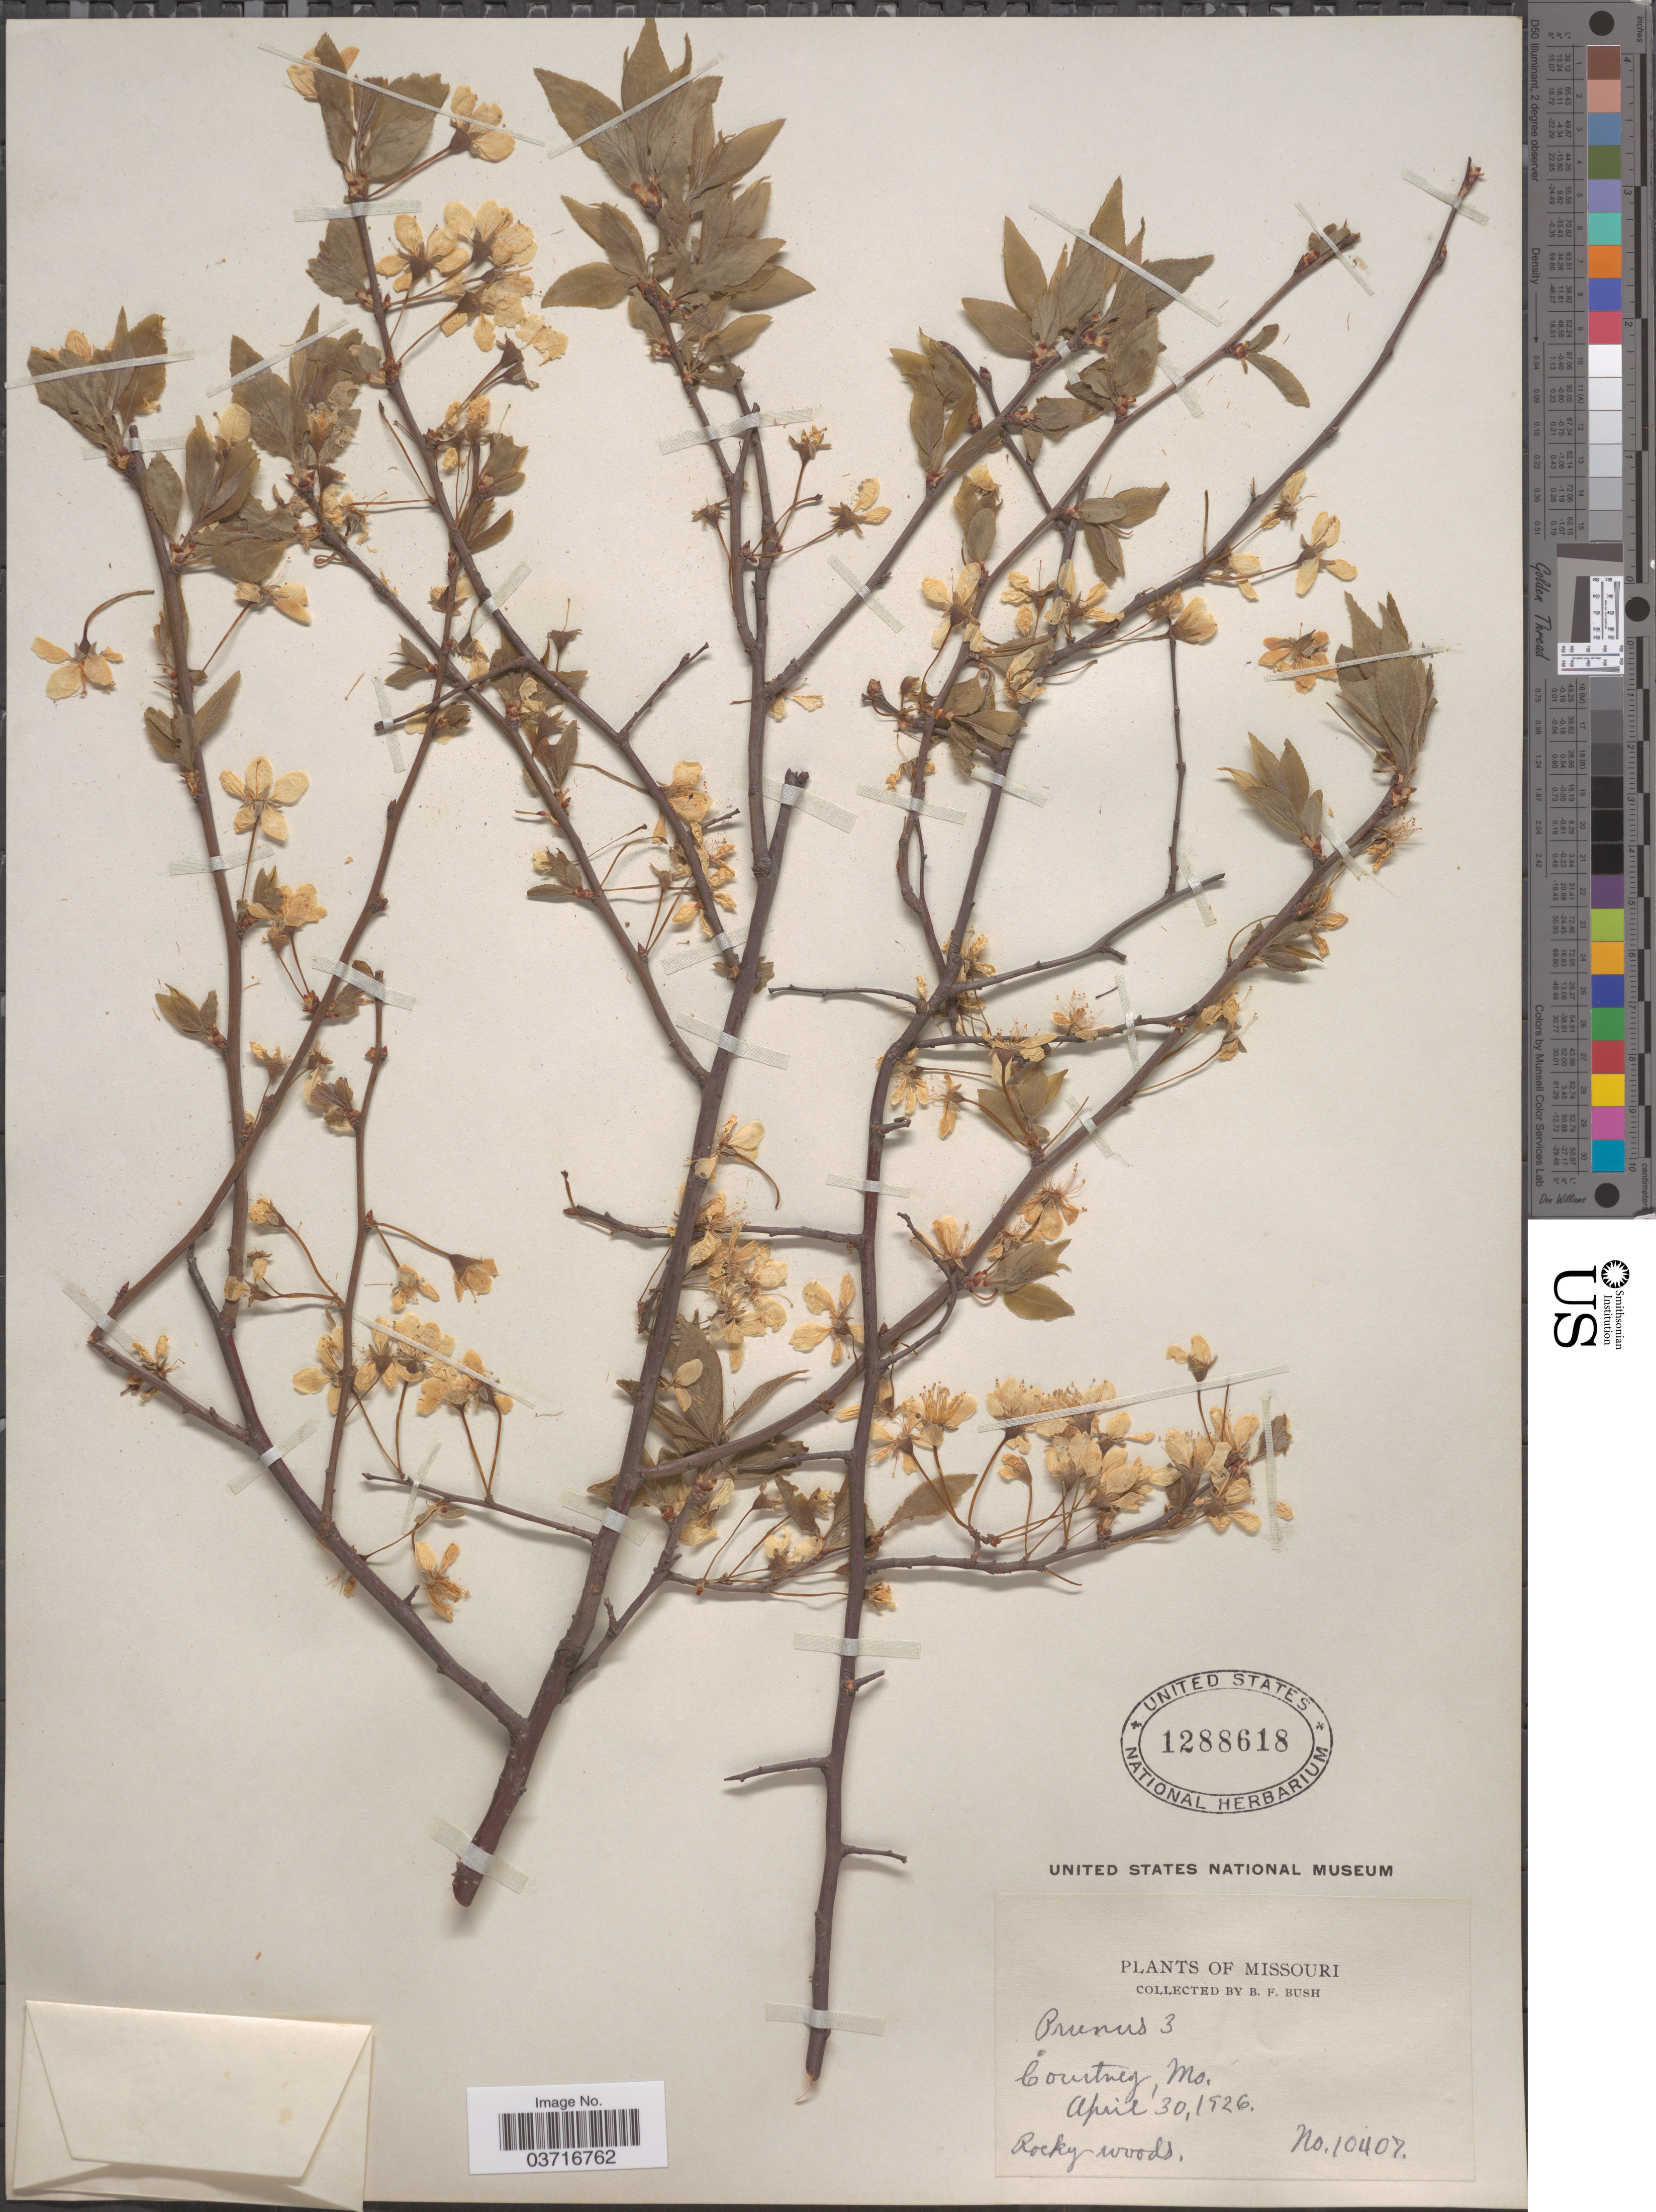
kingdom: Plantae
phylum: Tracheophyta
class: Magnoliopsida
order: Rosales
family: Rosaceae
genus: Prunus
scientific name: Prunus sp.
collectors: B. F. Bush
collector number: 10407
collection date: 1926-04-30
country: United States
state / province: Missouri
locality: Courtney.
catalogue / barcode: US 1288618